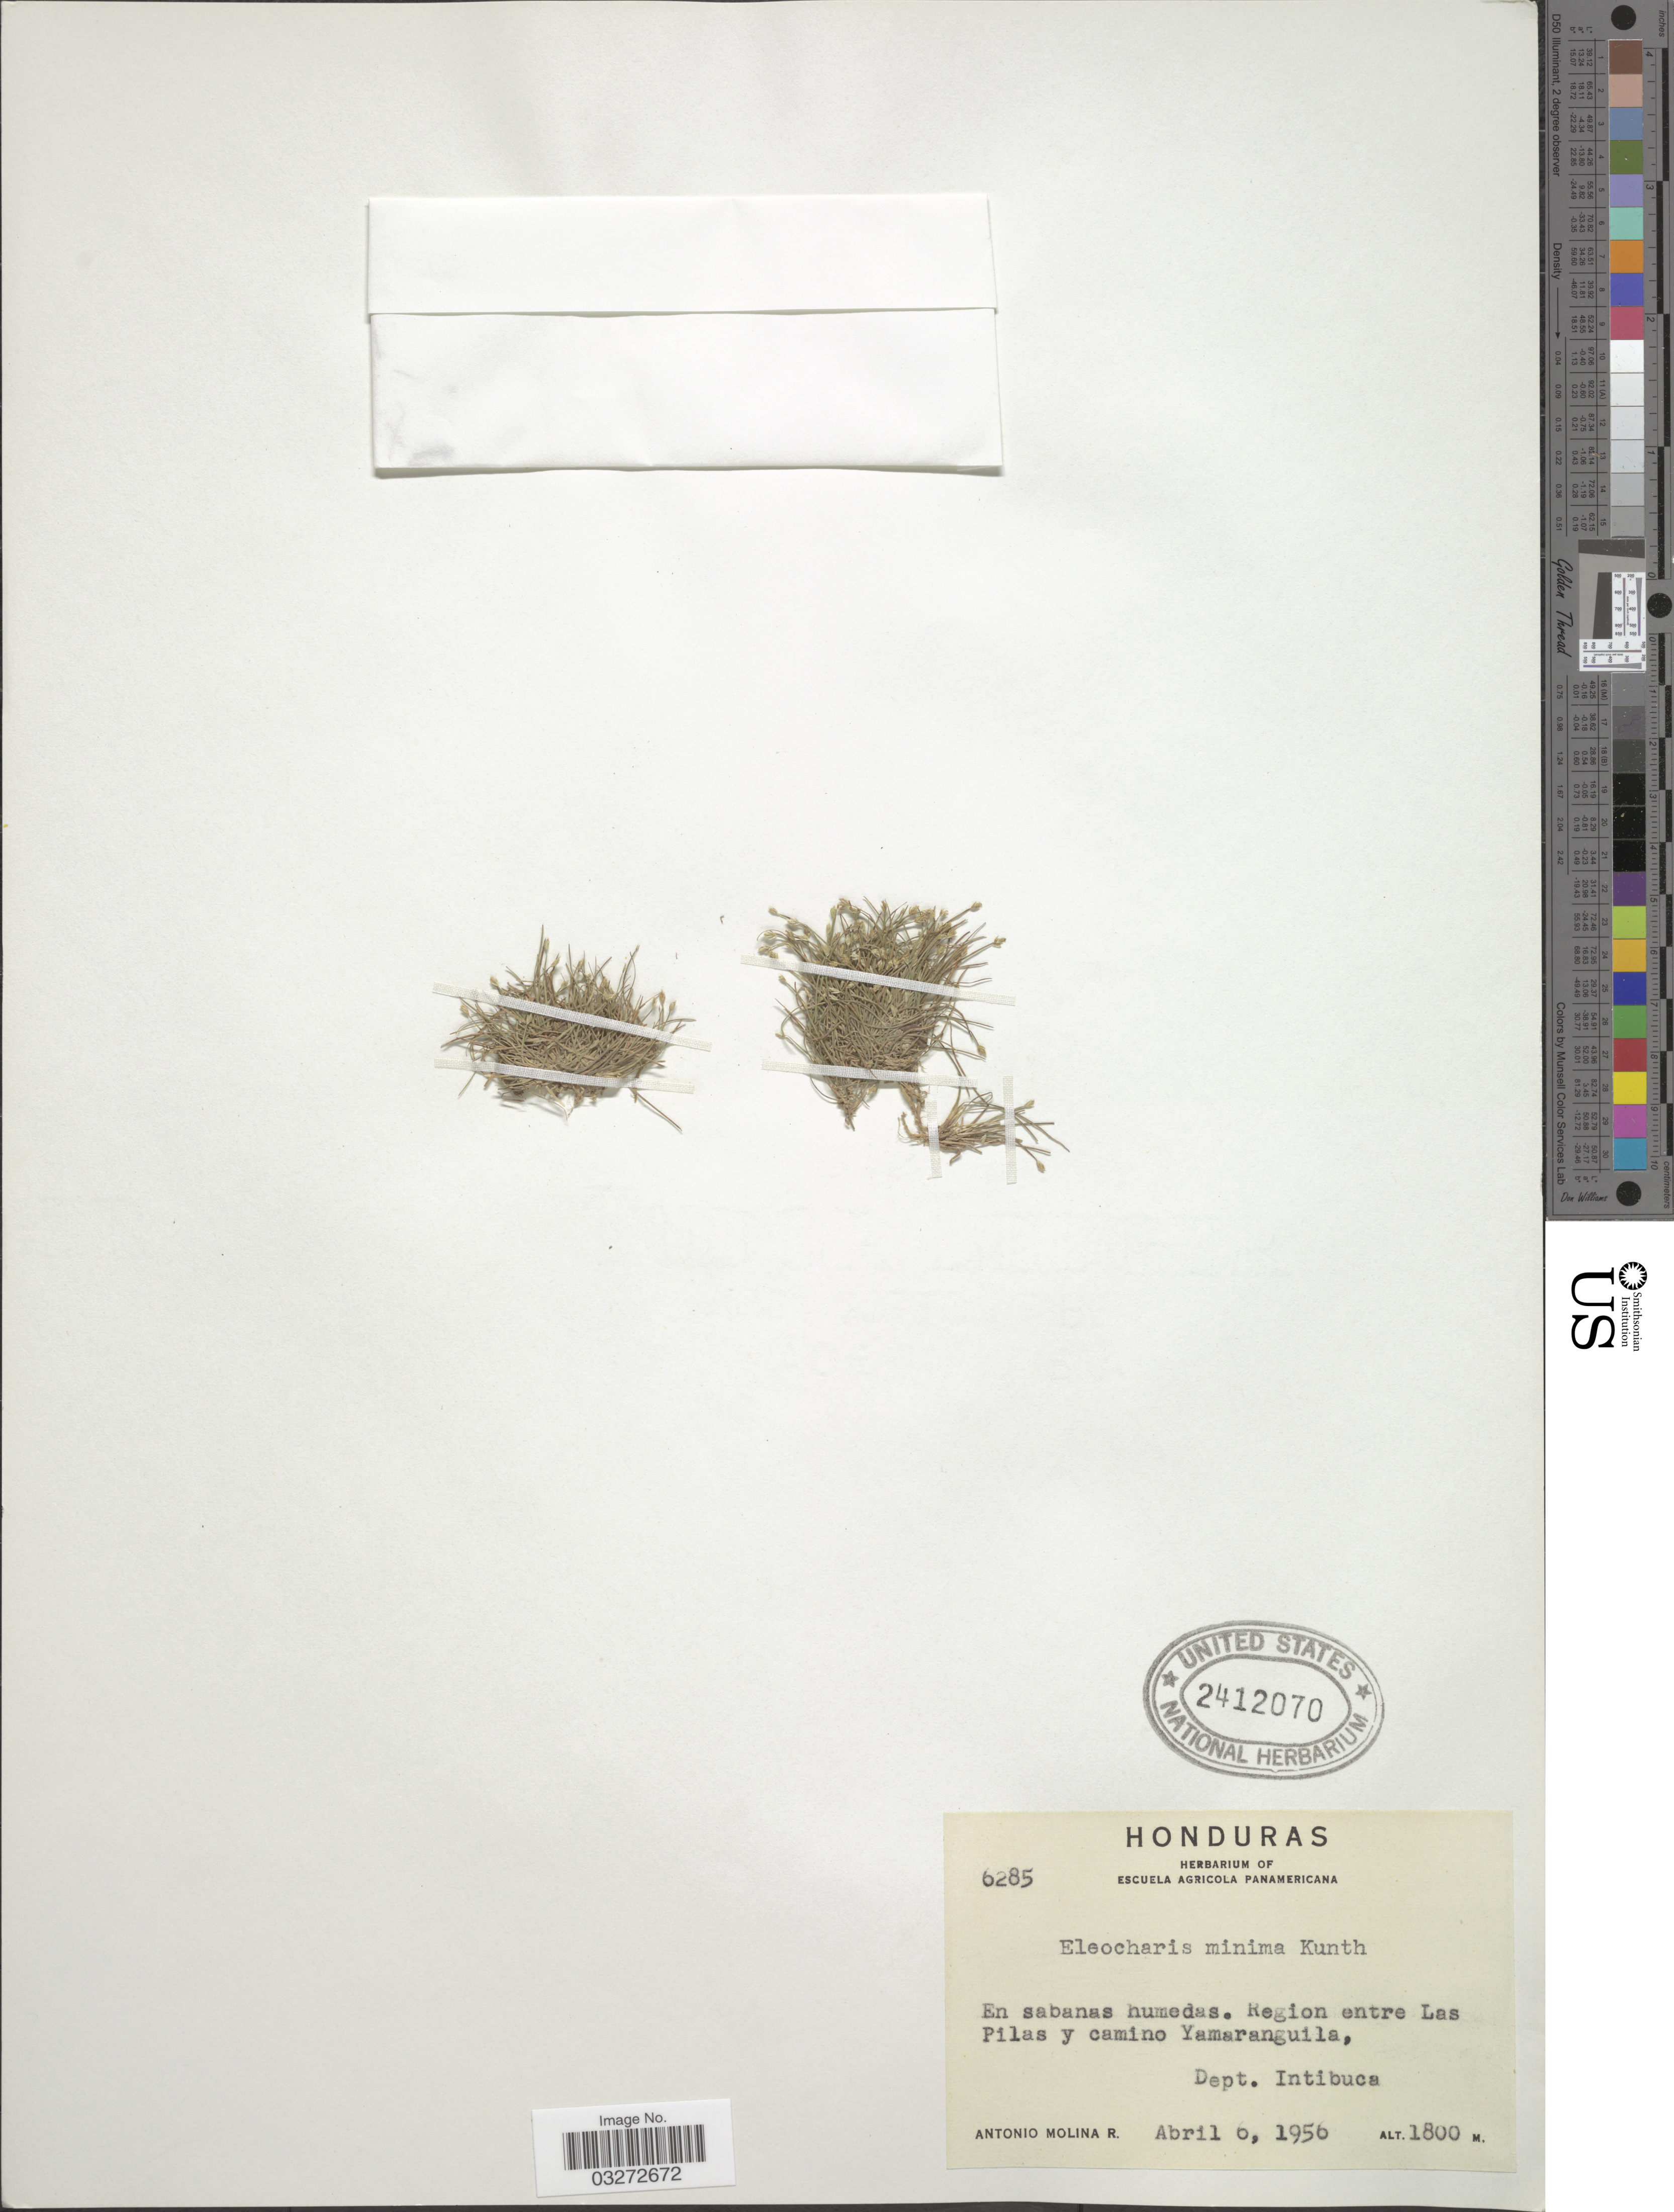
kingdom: Plantae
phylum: Tracheophyta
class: Liliopsida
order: Poales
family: Cyperaceae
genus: Eleocharis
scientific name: Eleocharis minima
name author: Kunth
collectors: A. Molina R.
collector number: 6285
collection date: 1956-04-06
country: Honduras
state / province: Intibuca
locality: Region entre Las Pilas y camino Yamaranguila, Dept. Intibuca.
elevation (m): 1800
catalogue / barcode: US 2412070